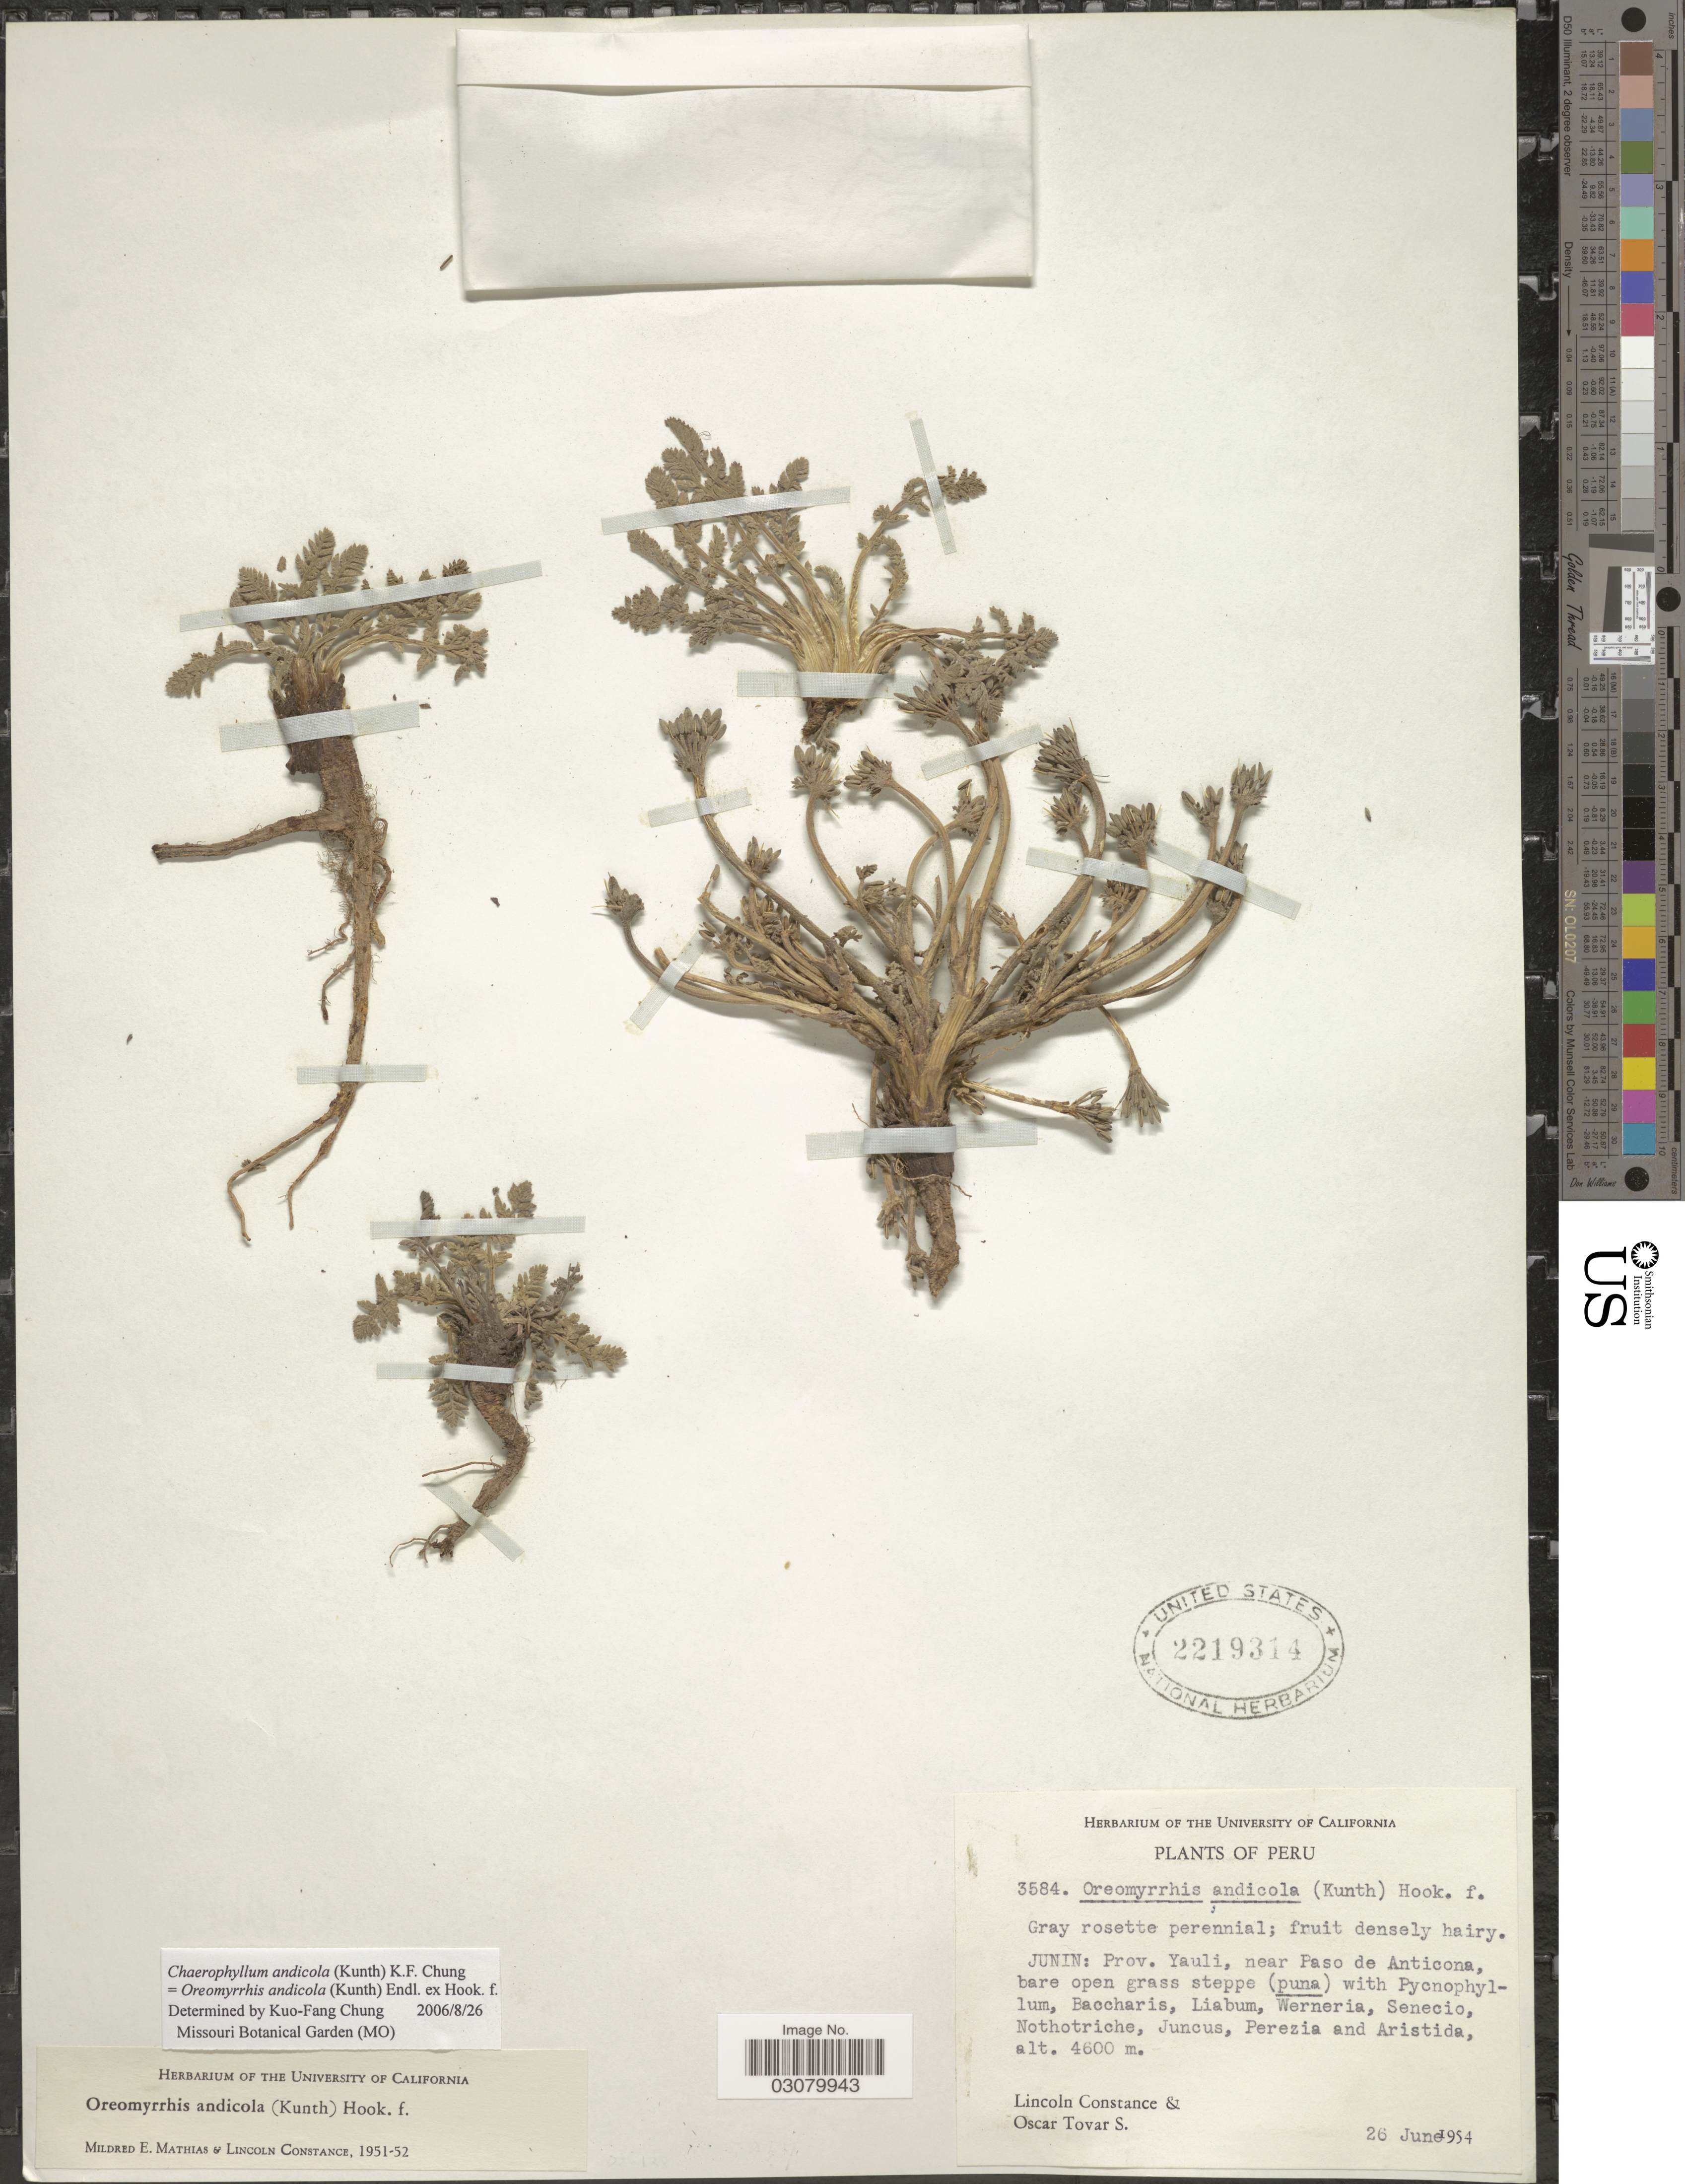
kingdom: Plantae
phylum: Tracheophyta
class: Magnoliopsida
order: Apiales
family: Apiaceae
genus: Oreomyrrhis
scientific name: Oreomyrrhis andicola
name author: (Kunth) Endl. ex Hook. f.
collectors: L. Constance & Ó. Tovar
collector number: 3584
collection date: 1954-06-26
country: Peru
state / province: Junín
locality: Prov. Yauli, near Paso de Anticona.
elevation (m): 4600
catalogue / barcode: US 2219314